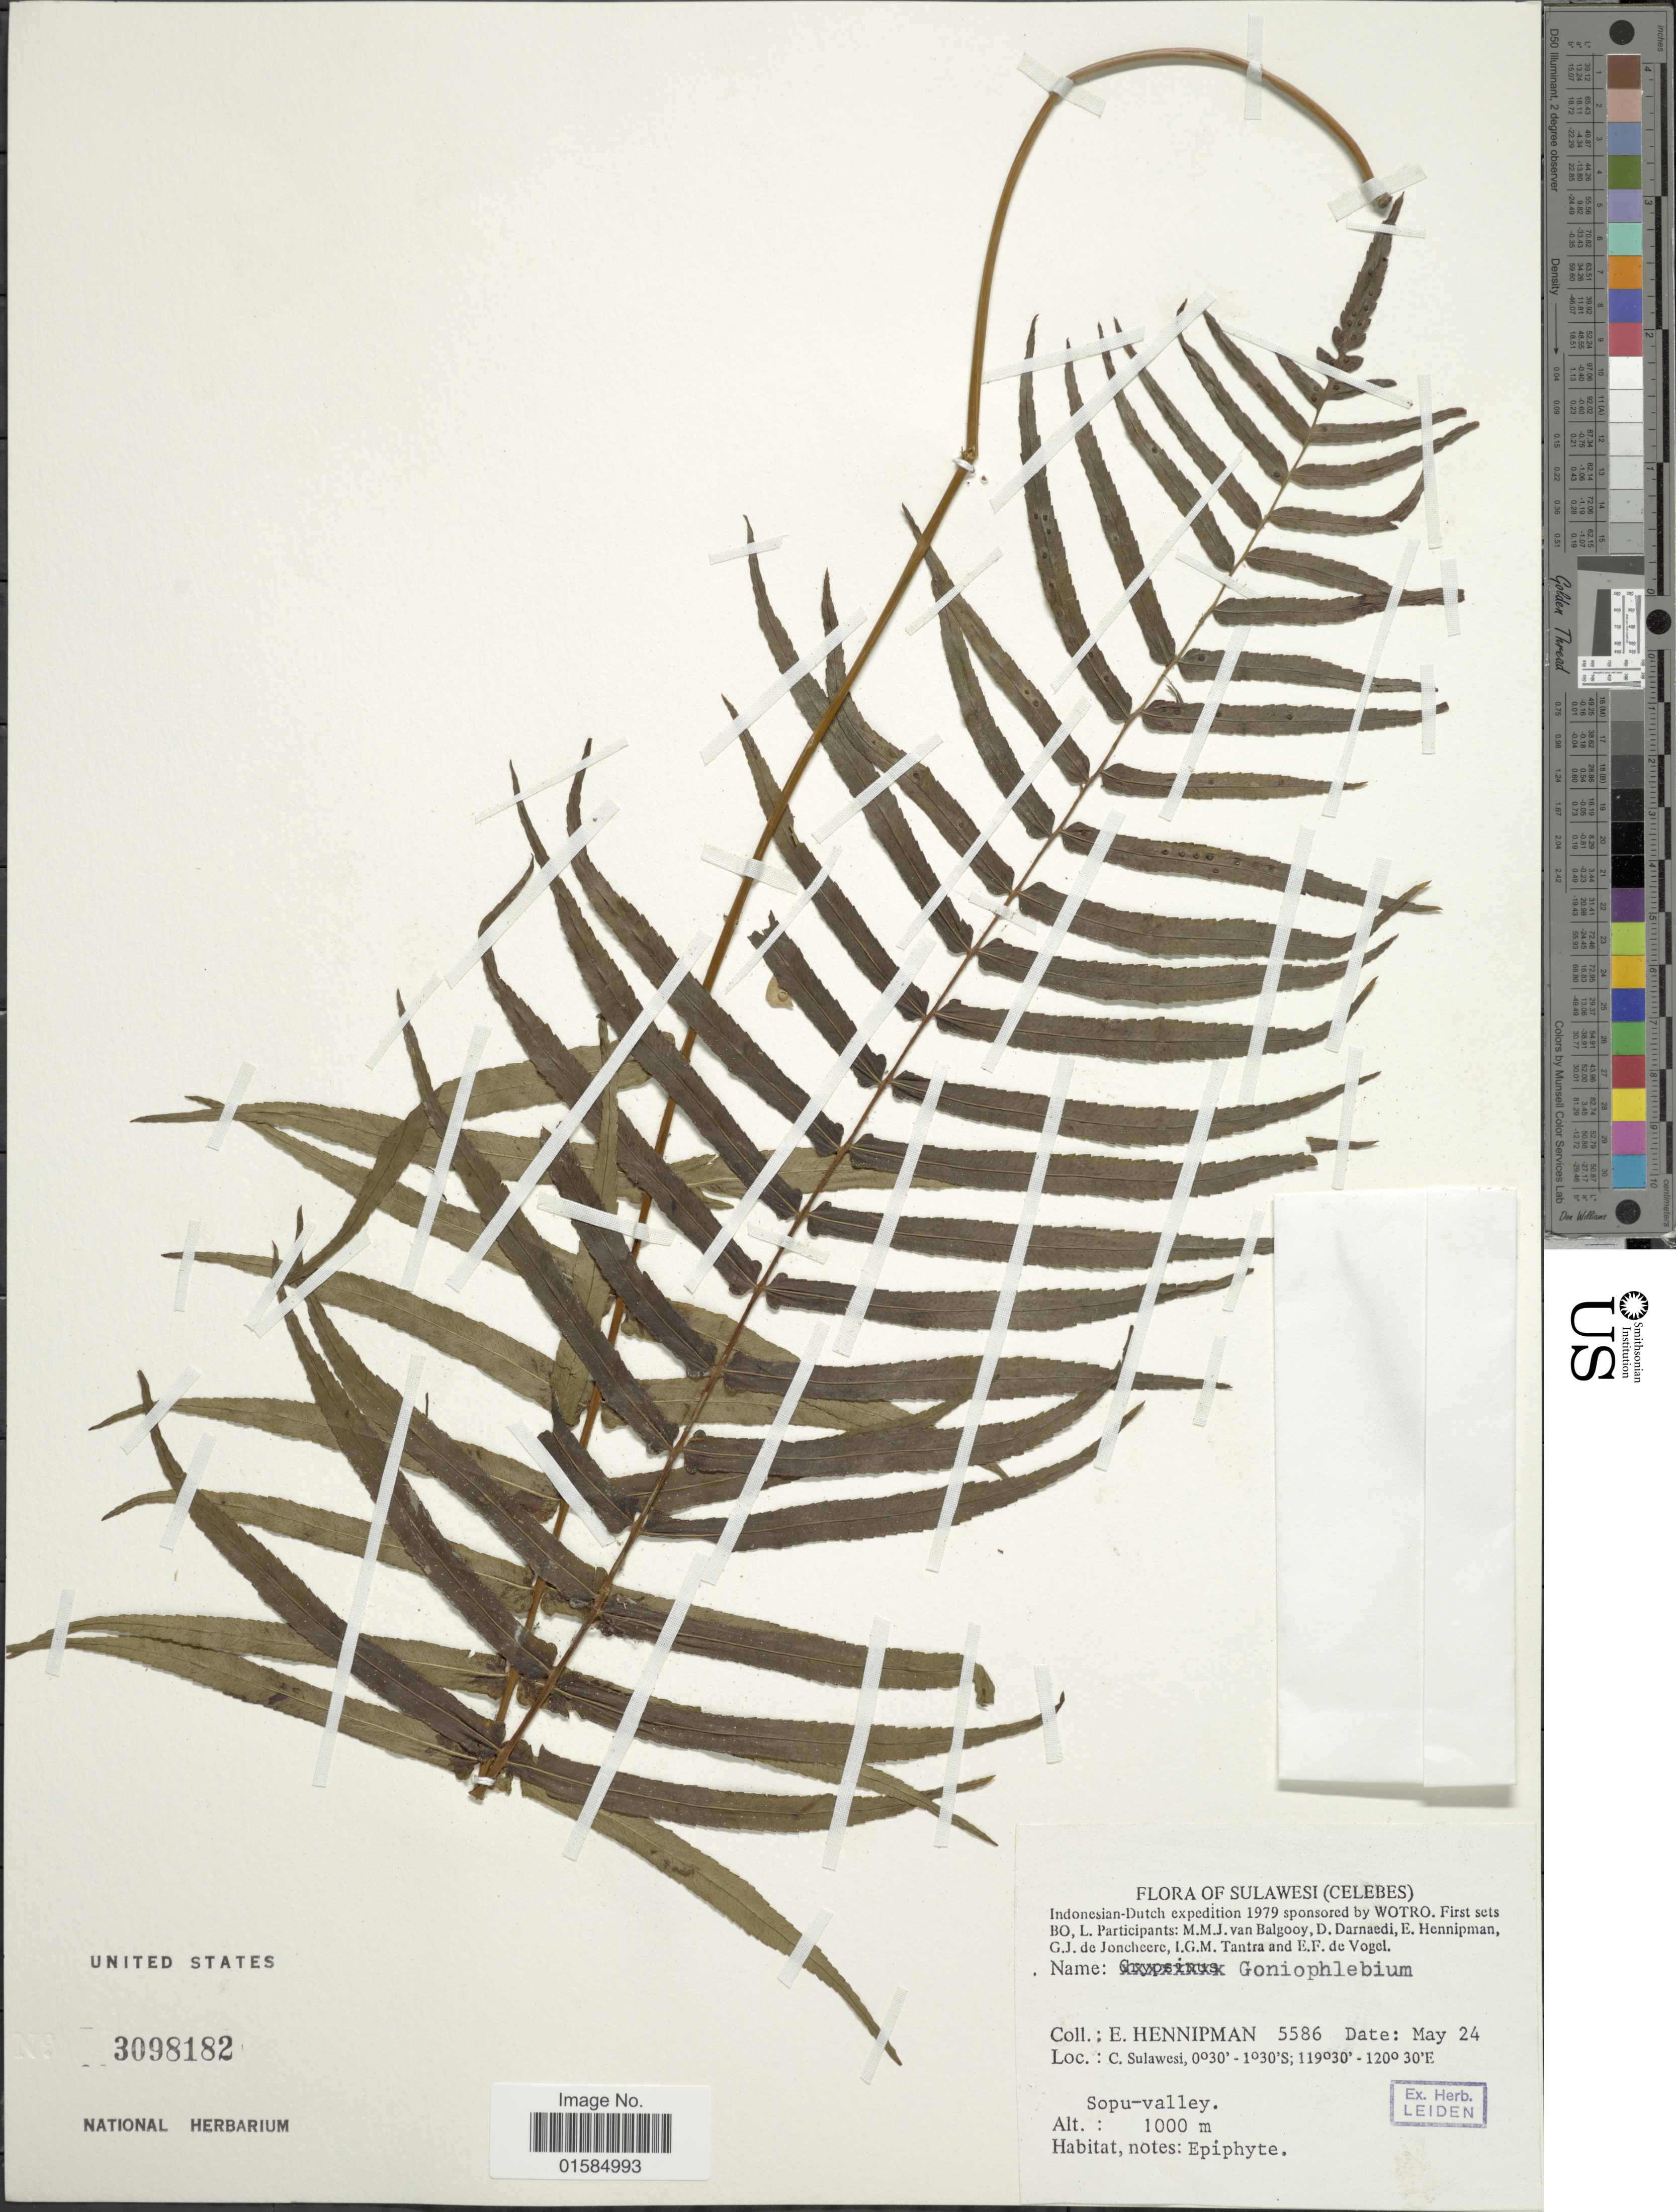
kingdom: Plantae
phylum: Tracheophyta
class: Polypodiopsida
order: Polypodiales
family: Polypodiaceae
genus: Goniophlebium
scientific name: Goniophlebium subauriculatum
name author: (Blume) C. Presl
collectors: E. Hennipman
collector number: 5586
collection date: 1979-05-24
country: Indonesia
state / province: Sulawesi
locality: Sulawesi (Celebes), C. Sulawesi, Sopu-valley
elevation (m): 1000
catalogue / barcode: US 3098182